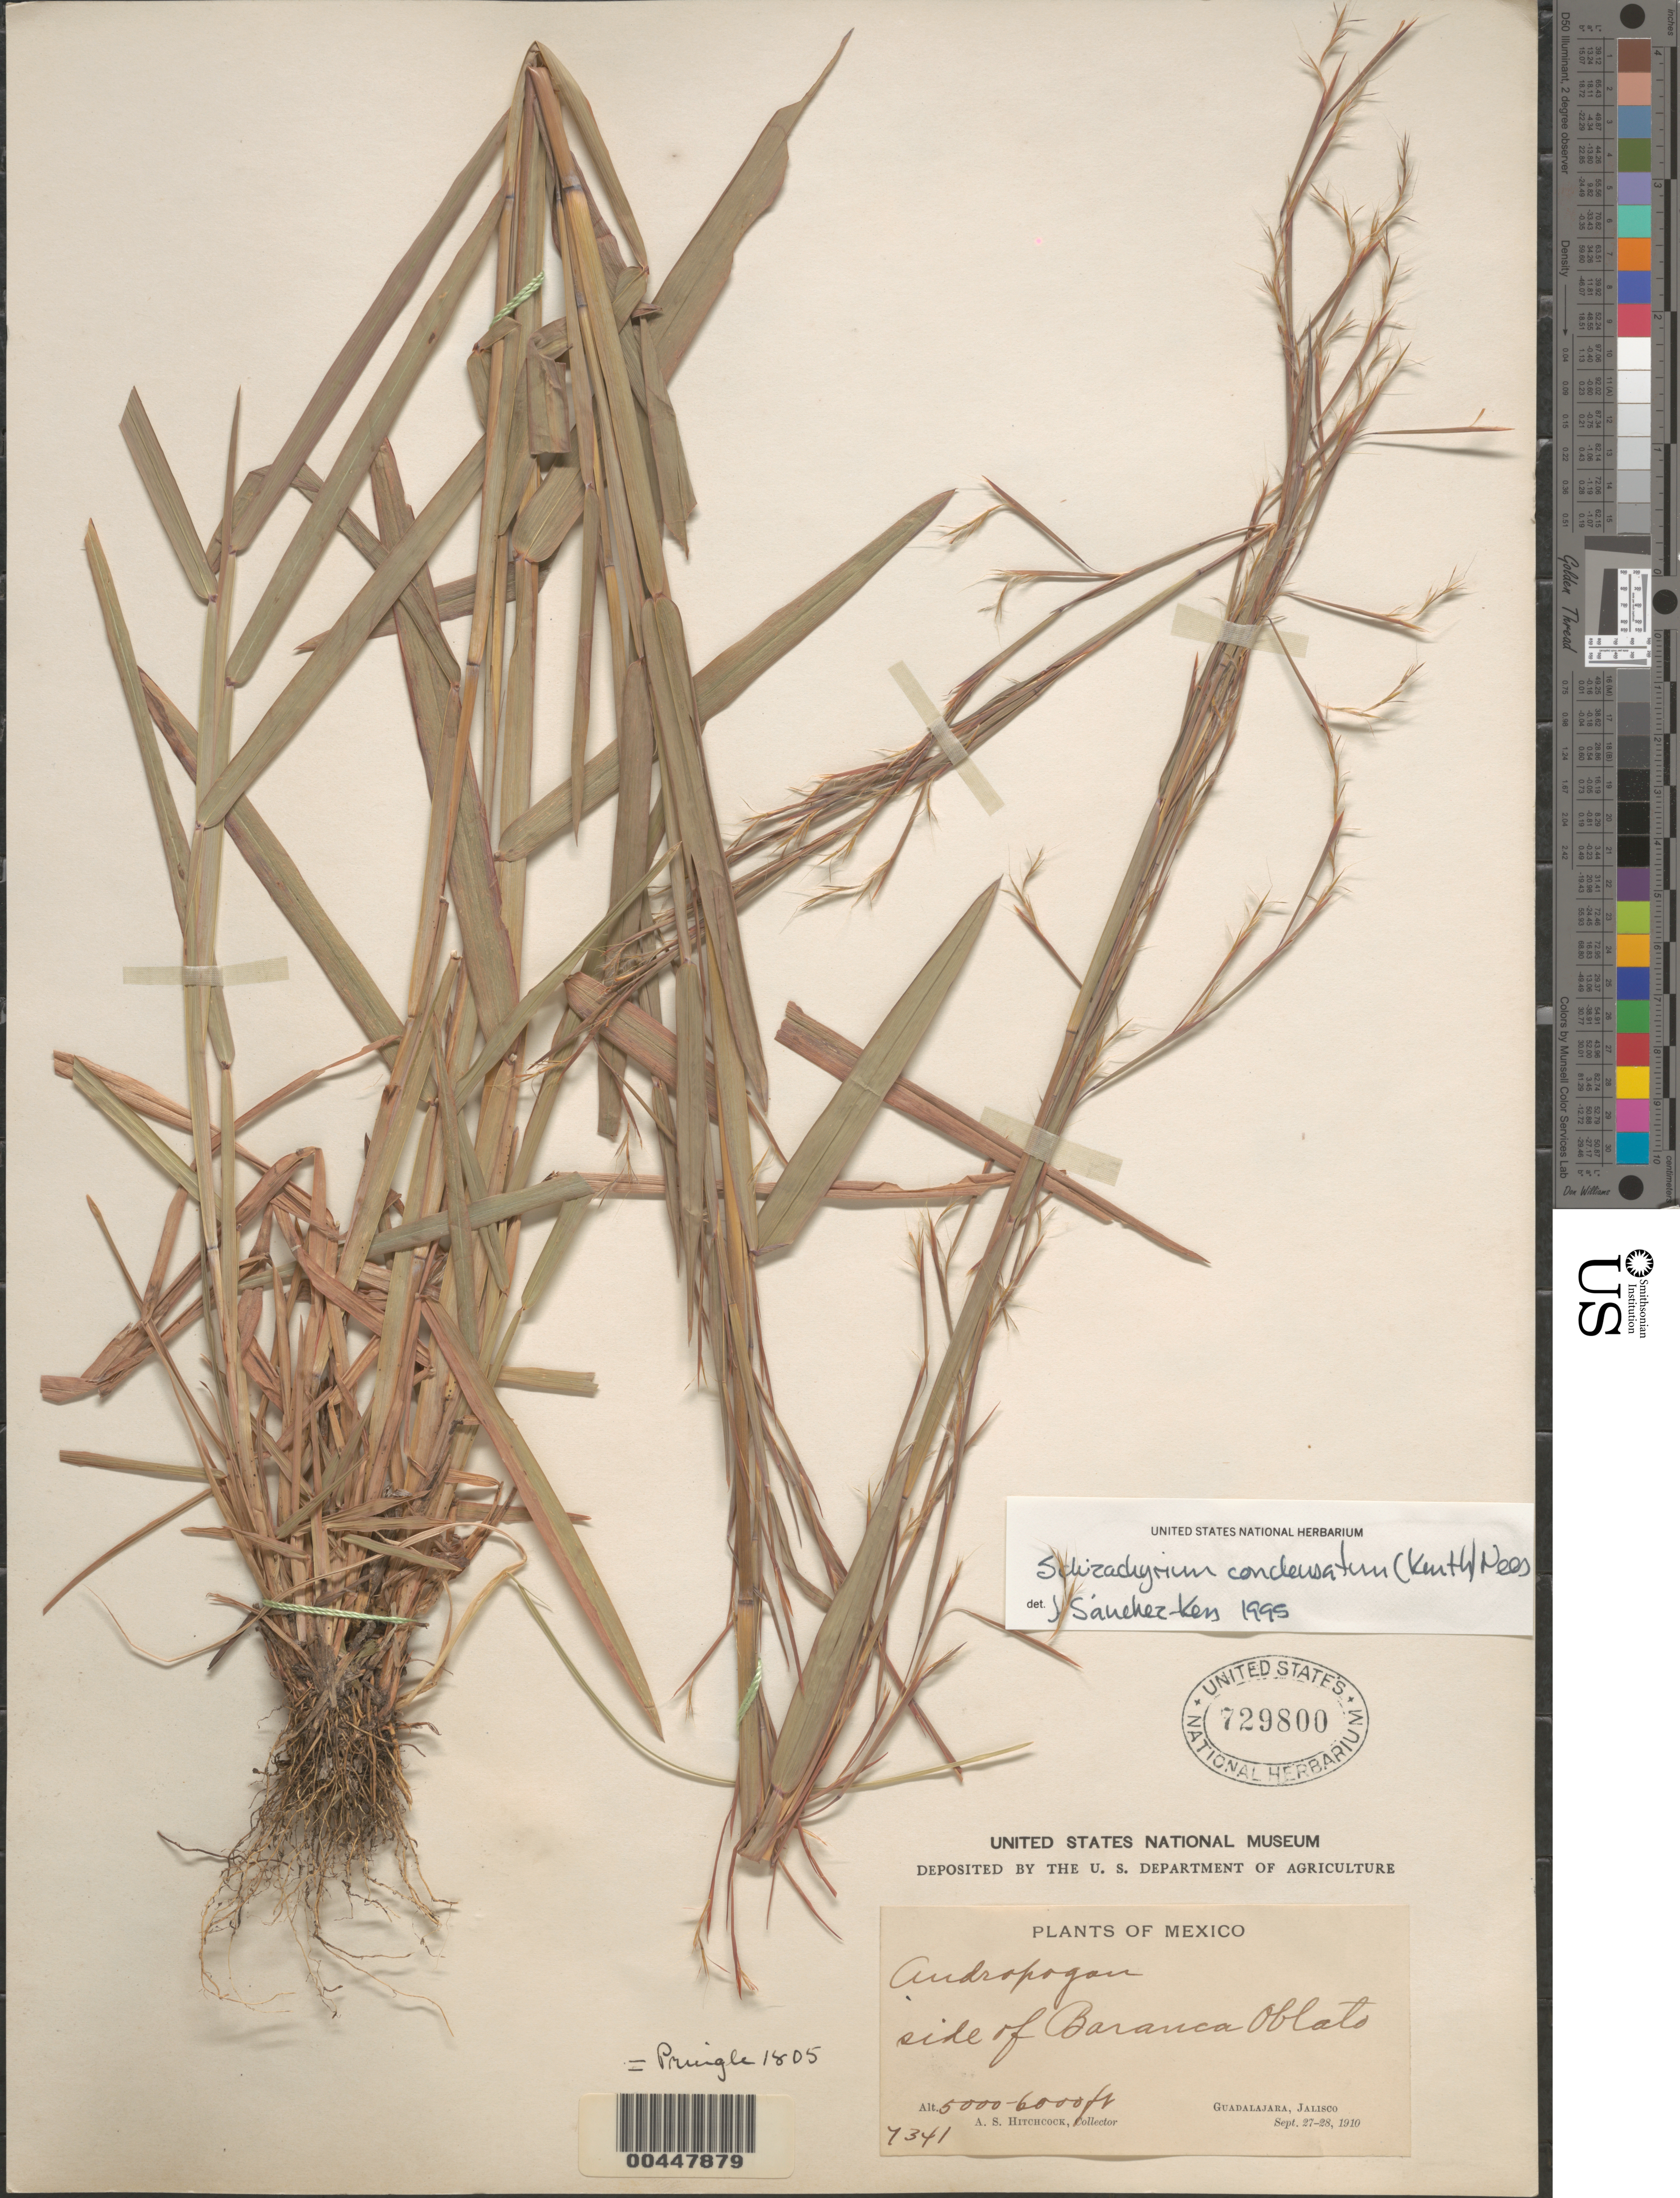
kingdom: Plantae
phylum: Tracheophyta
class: Liliopsida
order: Poales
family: Poaceae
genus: Schizachyrium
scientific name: Schizachyrium condensatum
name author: (Kunth) Nees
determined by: Sánchez-Ken, J. G.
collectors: A. S. Hitchcock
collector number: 7341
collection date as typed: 27 Sep 1910 to 28 Sep 1910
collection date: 1910-09-27/1910-09-28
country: Mexico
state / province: Jalisco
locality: Guadalajara, side of Baranca Oblato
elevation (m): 1524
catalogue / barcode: US 729800